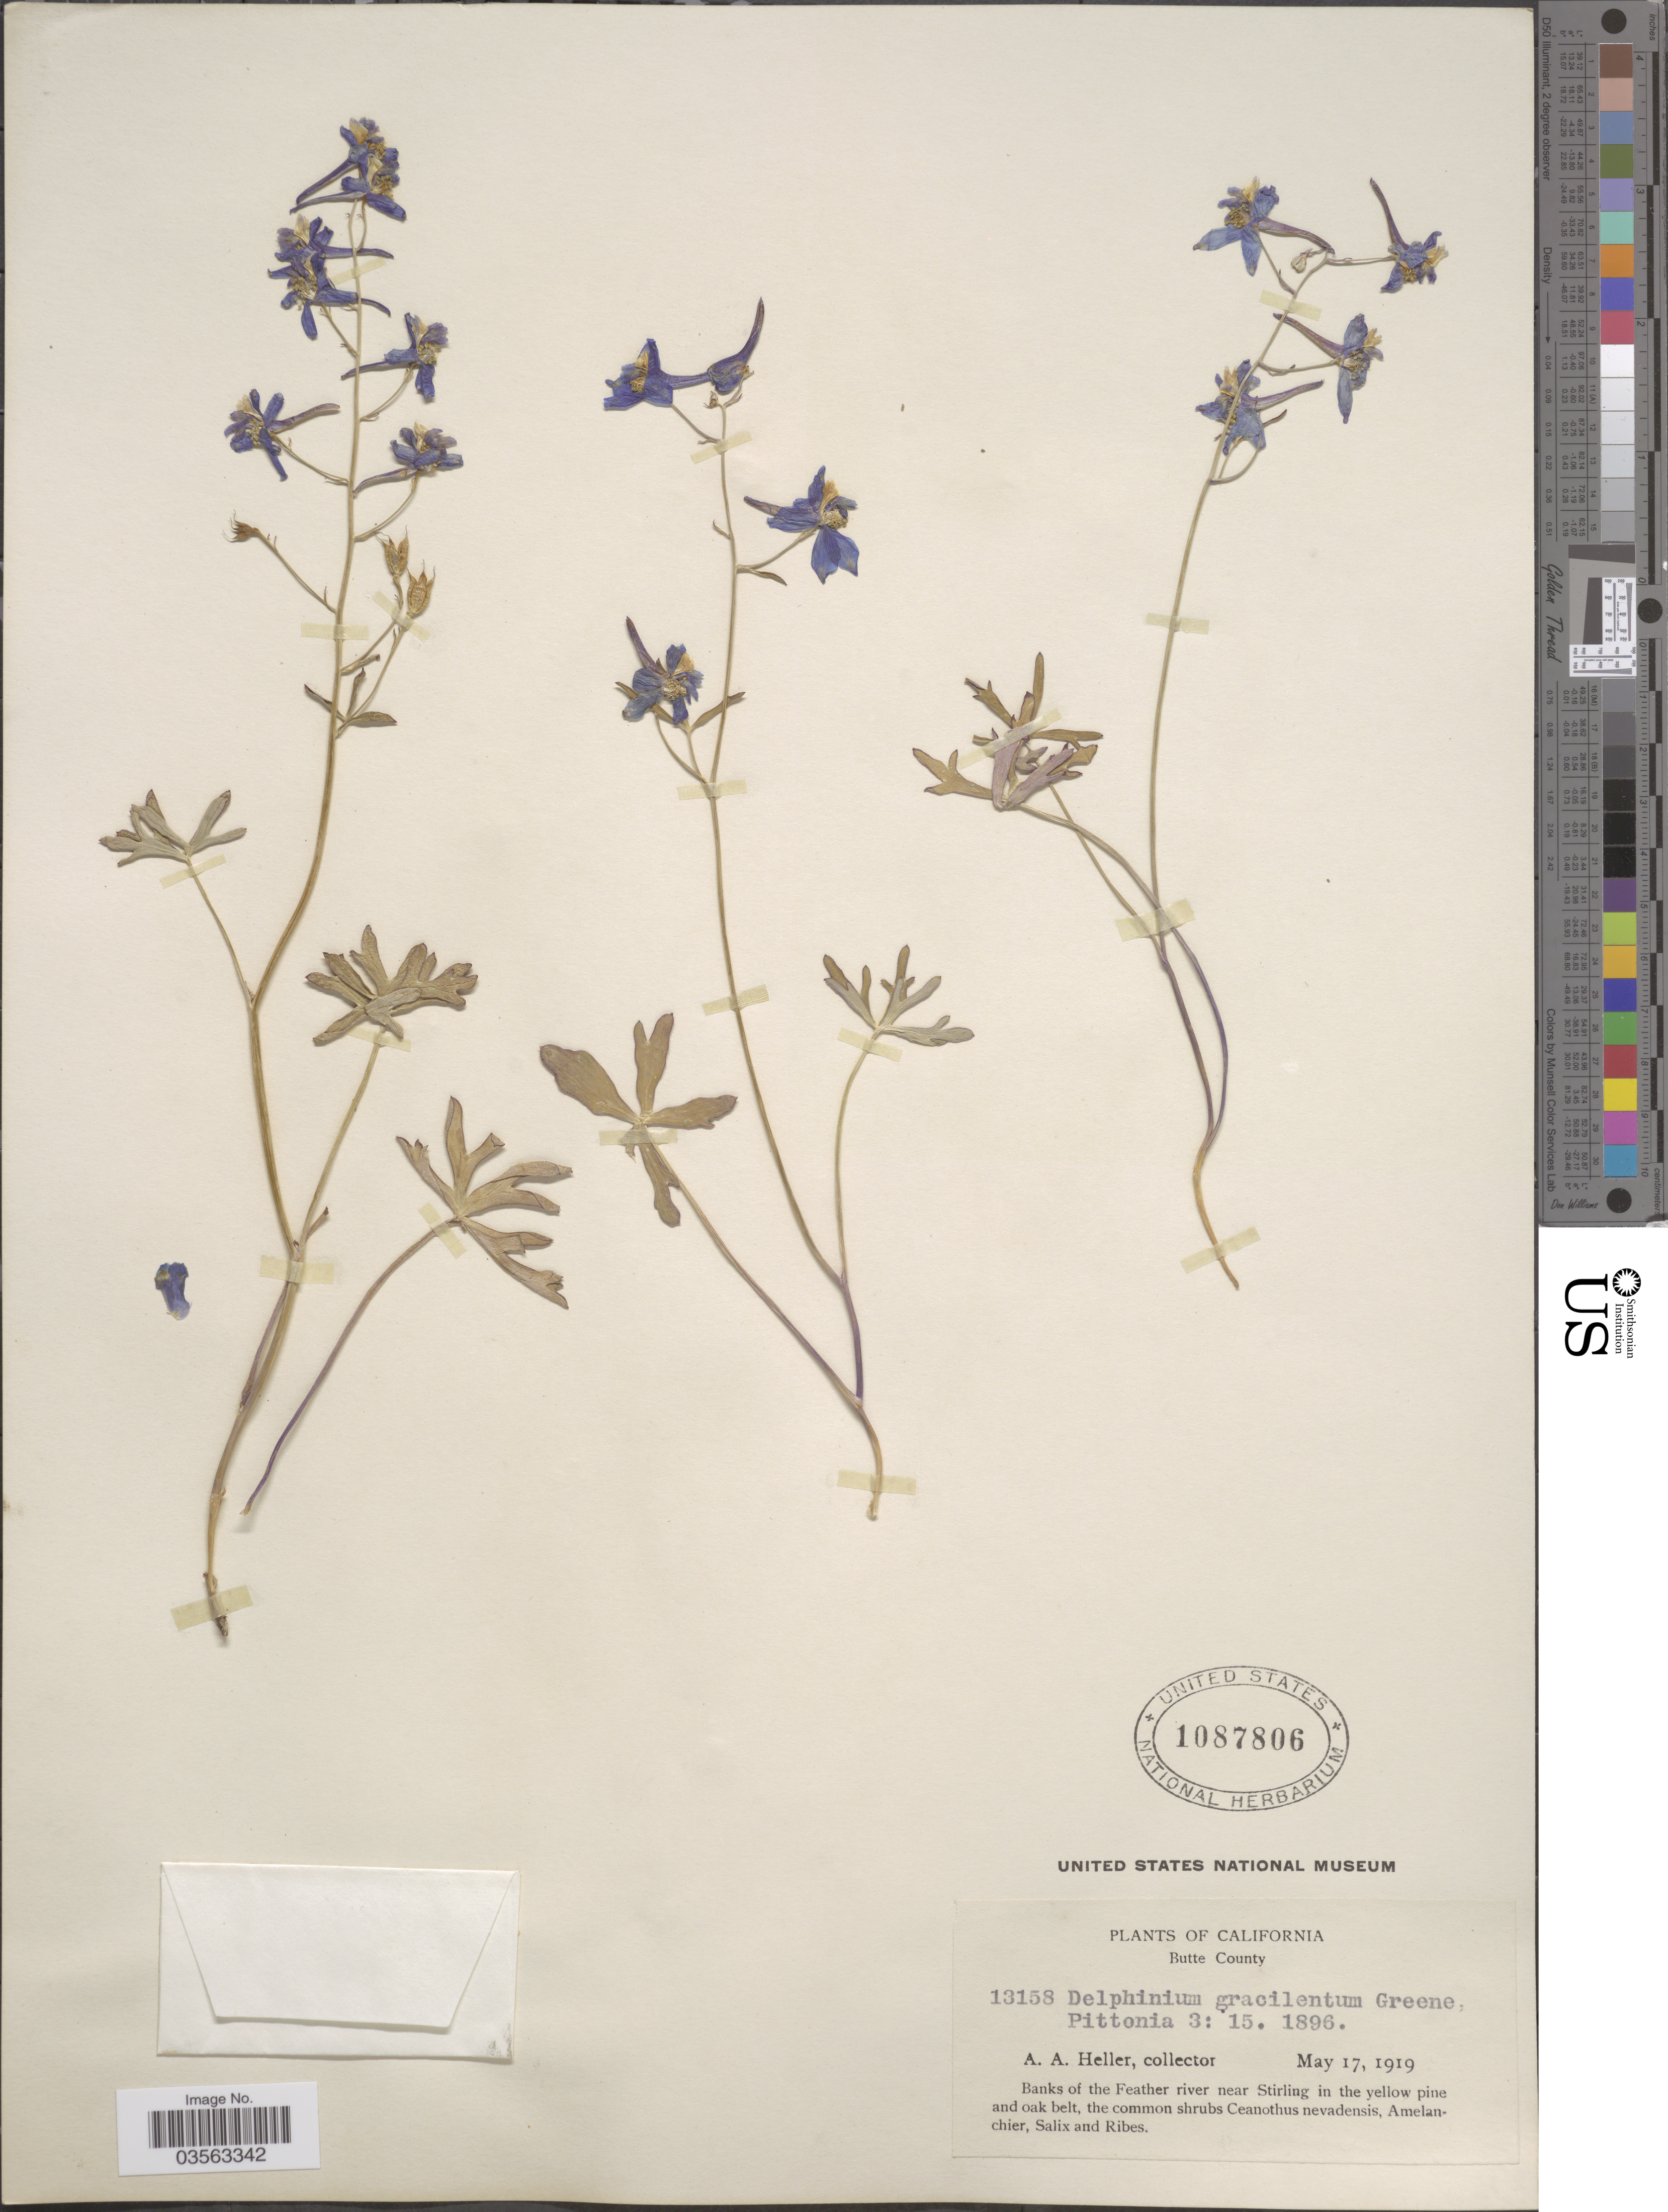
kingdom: Plantae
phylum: Tracheophyta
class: Magnoliopsida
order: Ranunculales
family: Ranunculaceae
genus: Delphinium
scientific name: Delphinium gracilentum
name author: Greene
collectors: A. A. Heller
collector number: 13158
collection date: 1919-05-17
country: United States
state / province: California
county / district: Butte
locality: Butte County. Banks of the Feather river near Stirling in the yellow pine and oak belt.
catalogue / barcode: US 1087806